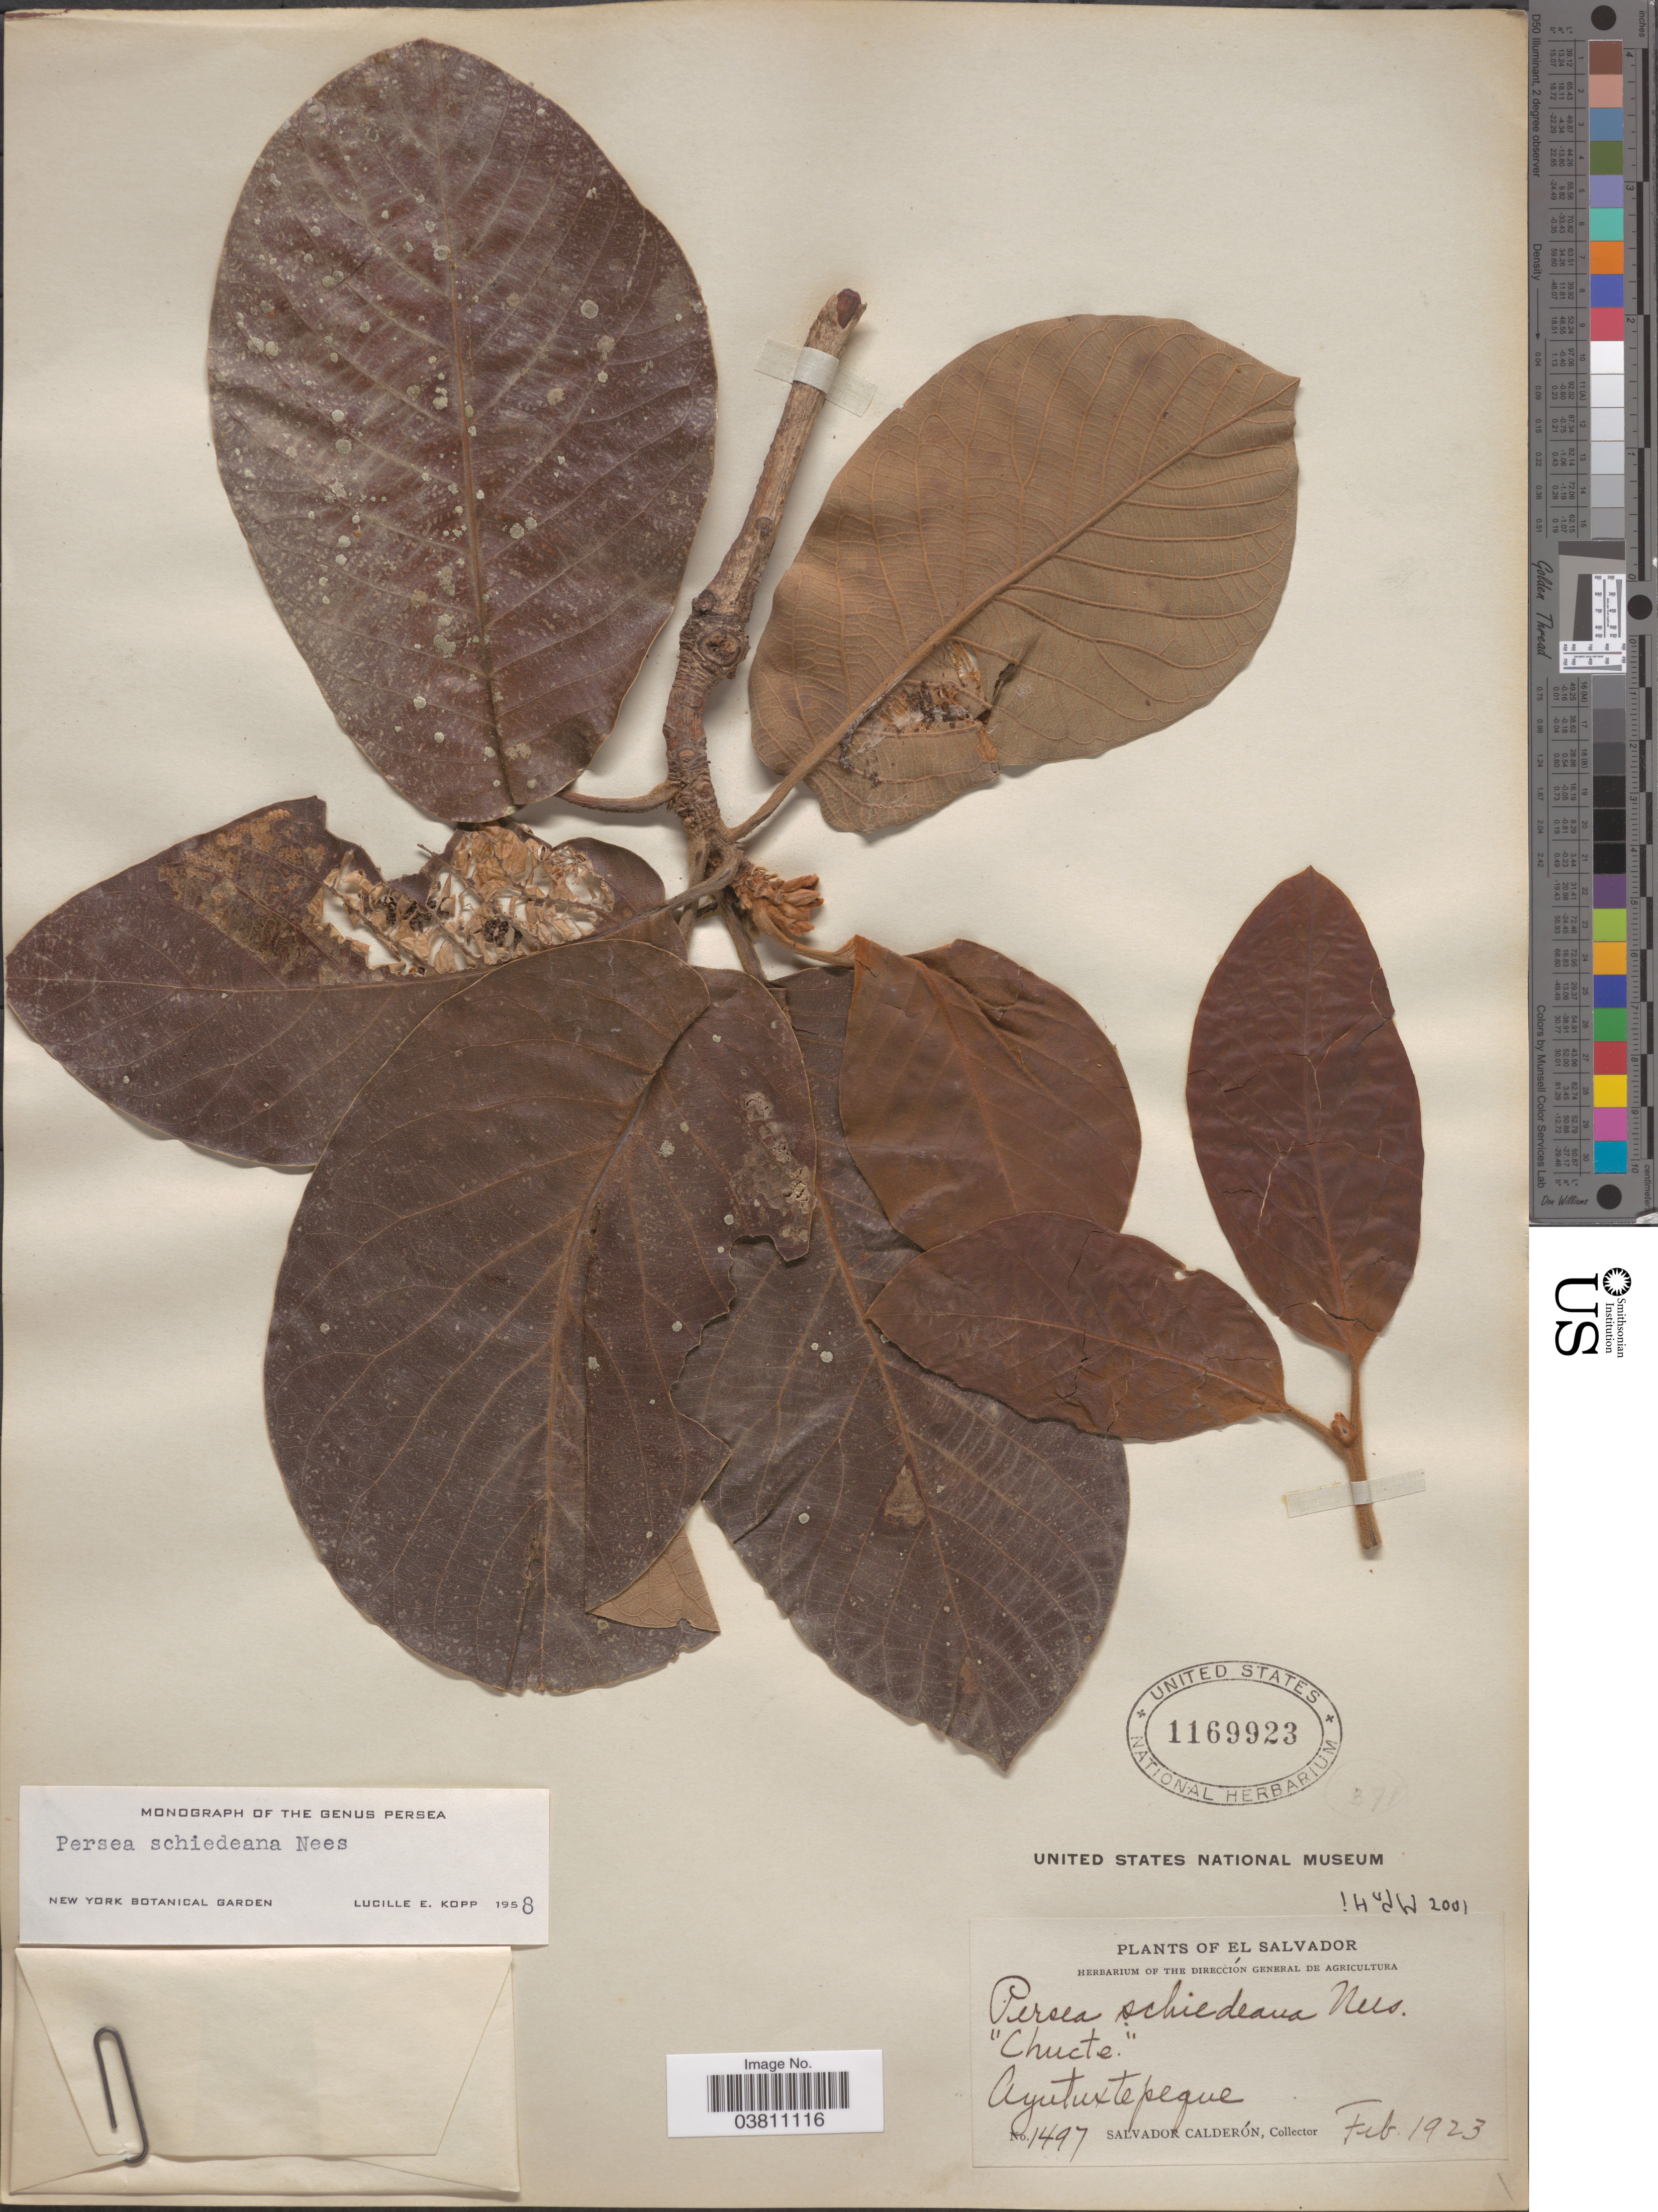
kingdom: Plantae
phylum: Tracheophyta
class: Magnoliopsida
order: Laurales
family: Lauraceae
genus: Persea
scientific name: Persea schiediana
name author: Nees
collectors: S. Calderón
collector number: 1497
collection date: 1923-02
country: El Salvador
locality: Ayutuxtepeque.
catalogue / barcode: US 1169923